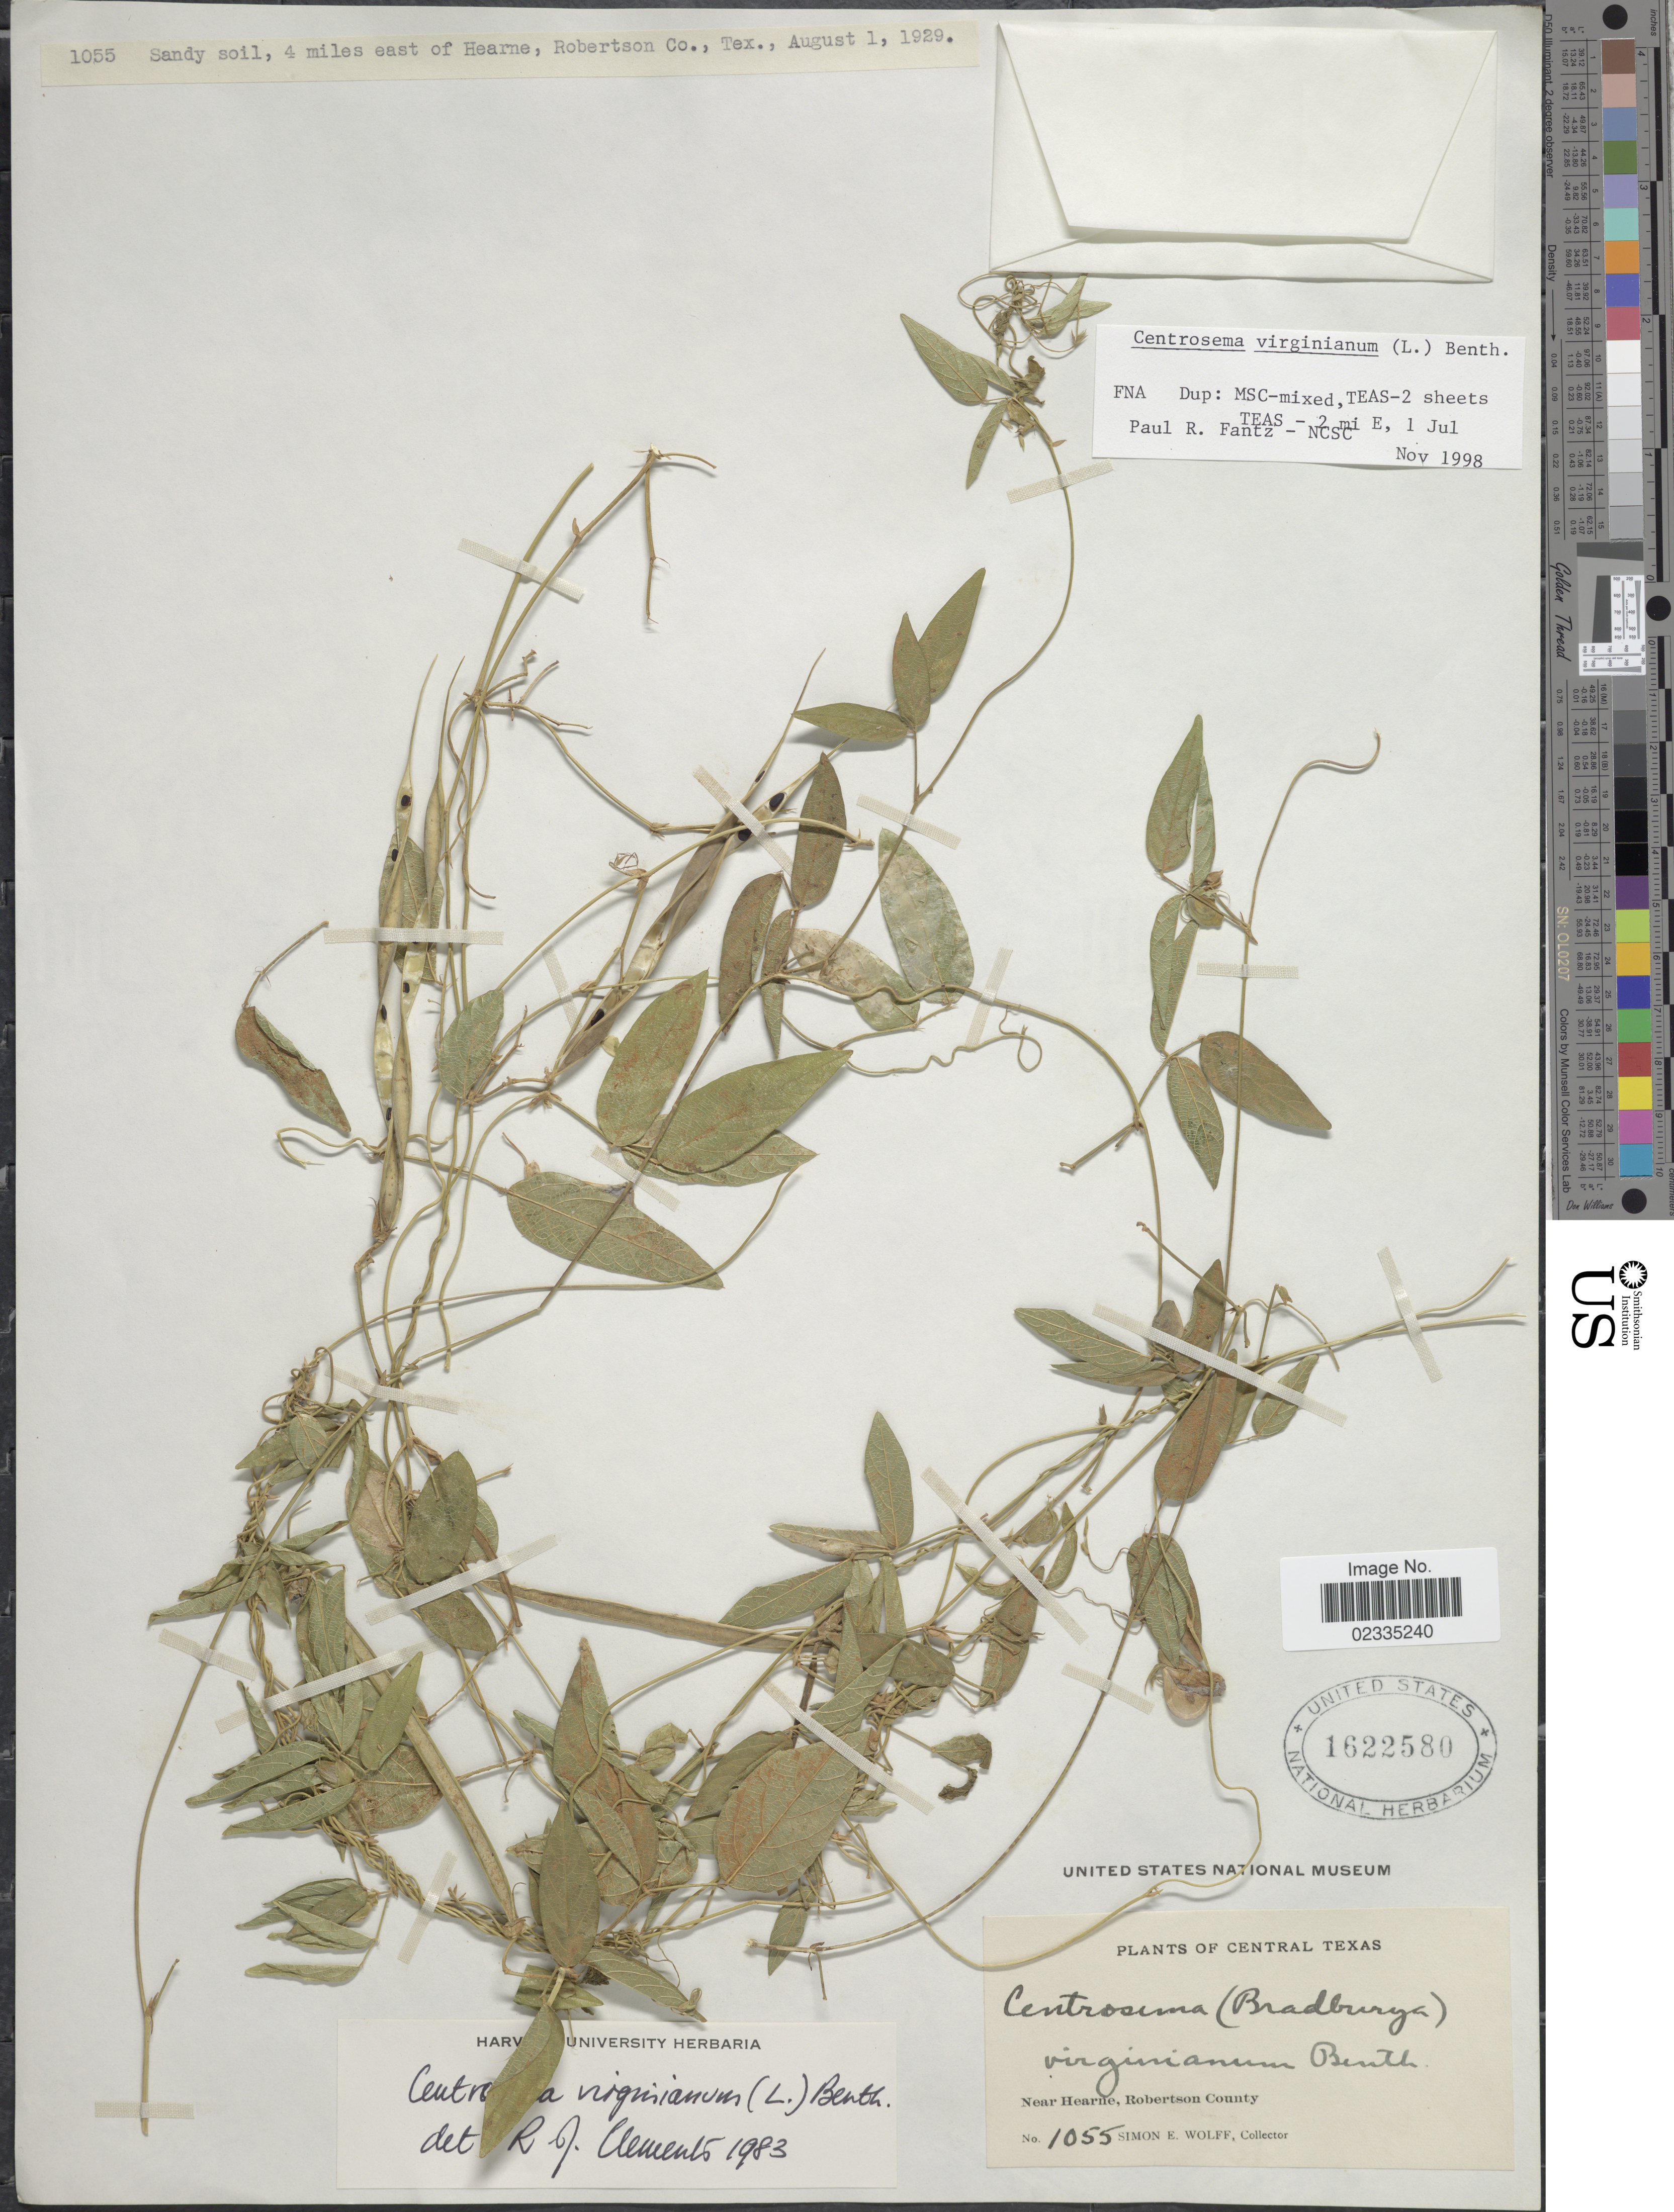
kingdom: Plantae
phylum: Tracheophyta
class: Magnoliopsida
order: Fabales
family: Fabaceae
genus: Centrosema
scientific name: Centrosema virginianum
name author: (L.) Benth.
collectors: S. E. Wolff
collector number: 1055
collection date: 1929-08-01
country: United States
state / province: Texas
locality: Central Texas, Near Hearne, Robertson County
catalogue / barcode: US 1622580